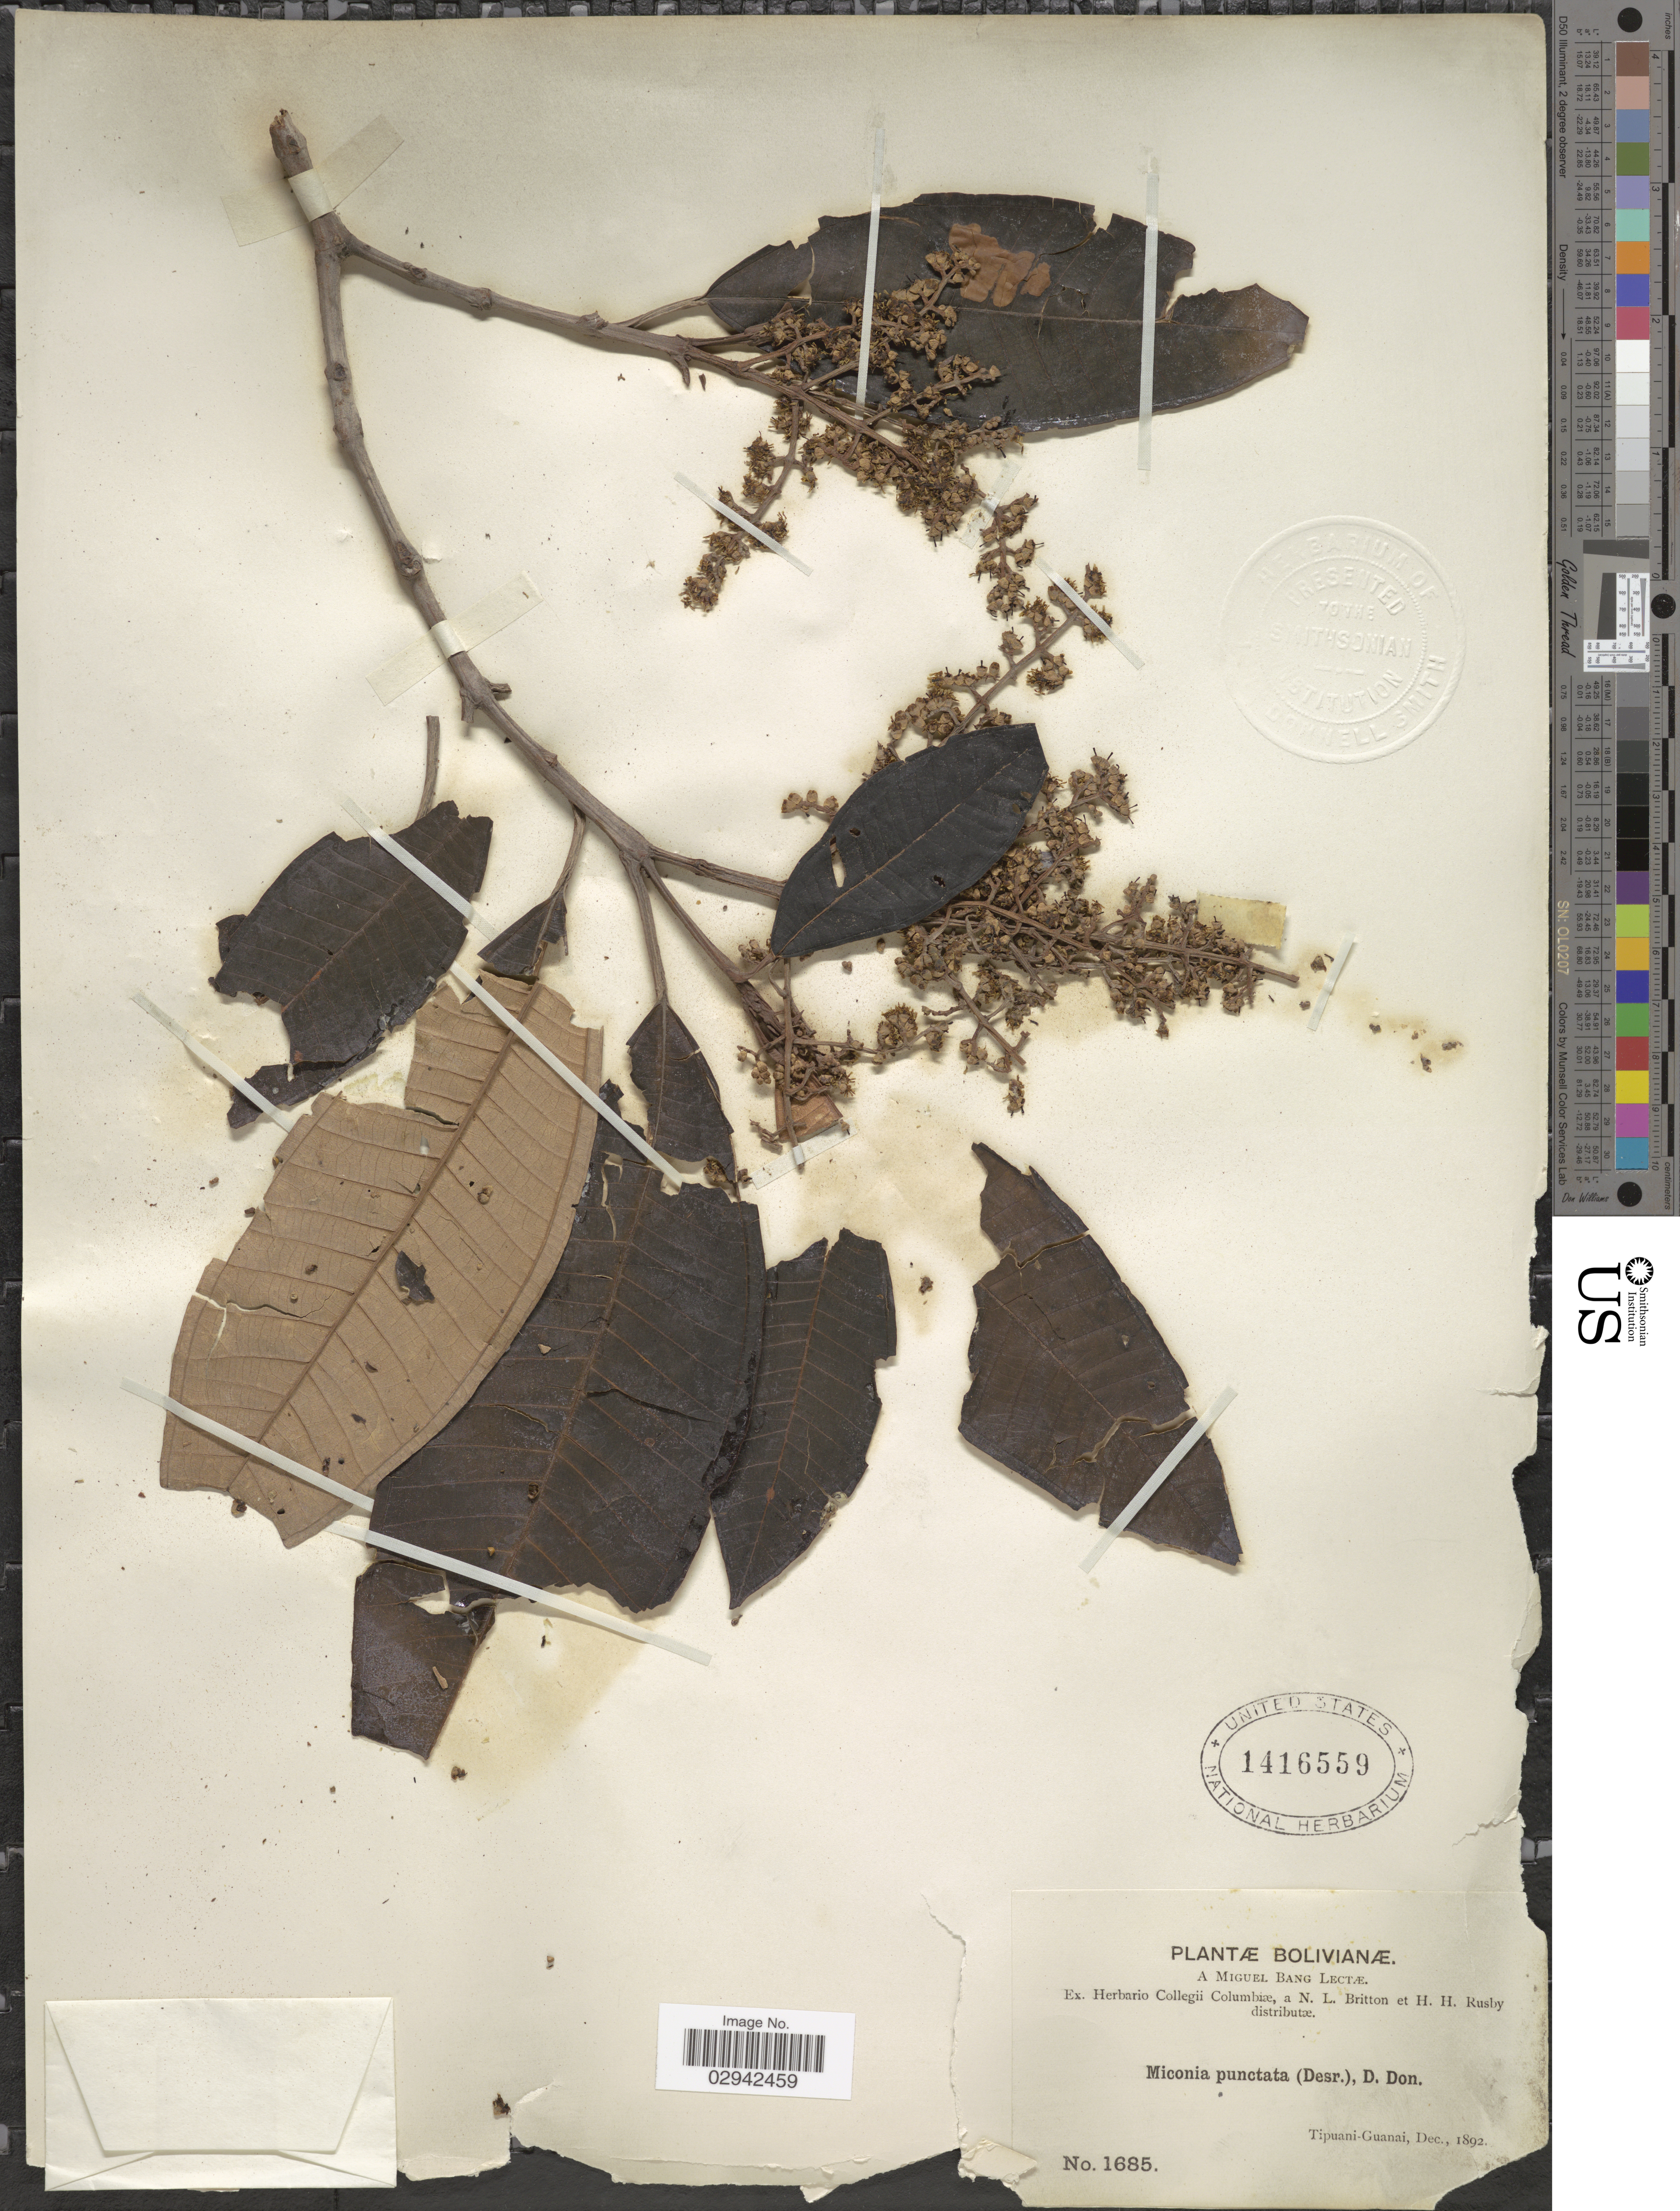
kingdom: Plantae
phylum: Tracheophyta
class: Magnoliopsida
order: Myrtales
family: Melastomataceae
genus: Miconia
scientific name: Miconia punctata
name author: (Desr.) D. Don ex DC.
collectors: M. Bang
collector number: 1685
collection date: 1892-12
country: Bolivia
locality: Tipuani-Guanai.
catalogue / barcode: US 1416559